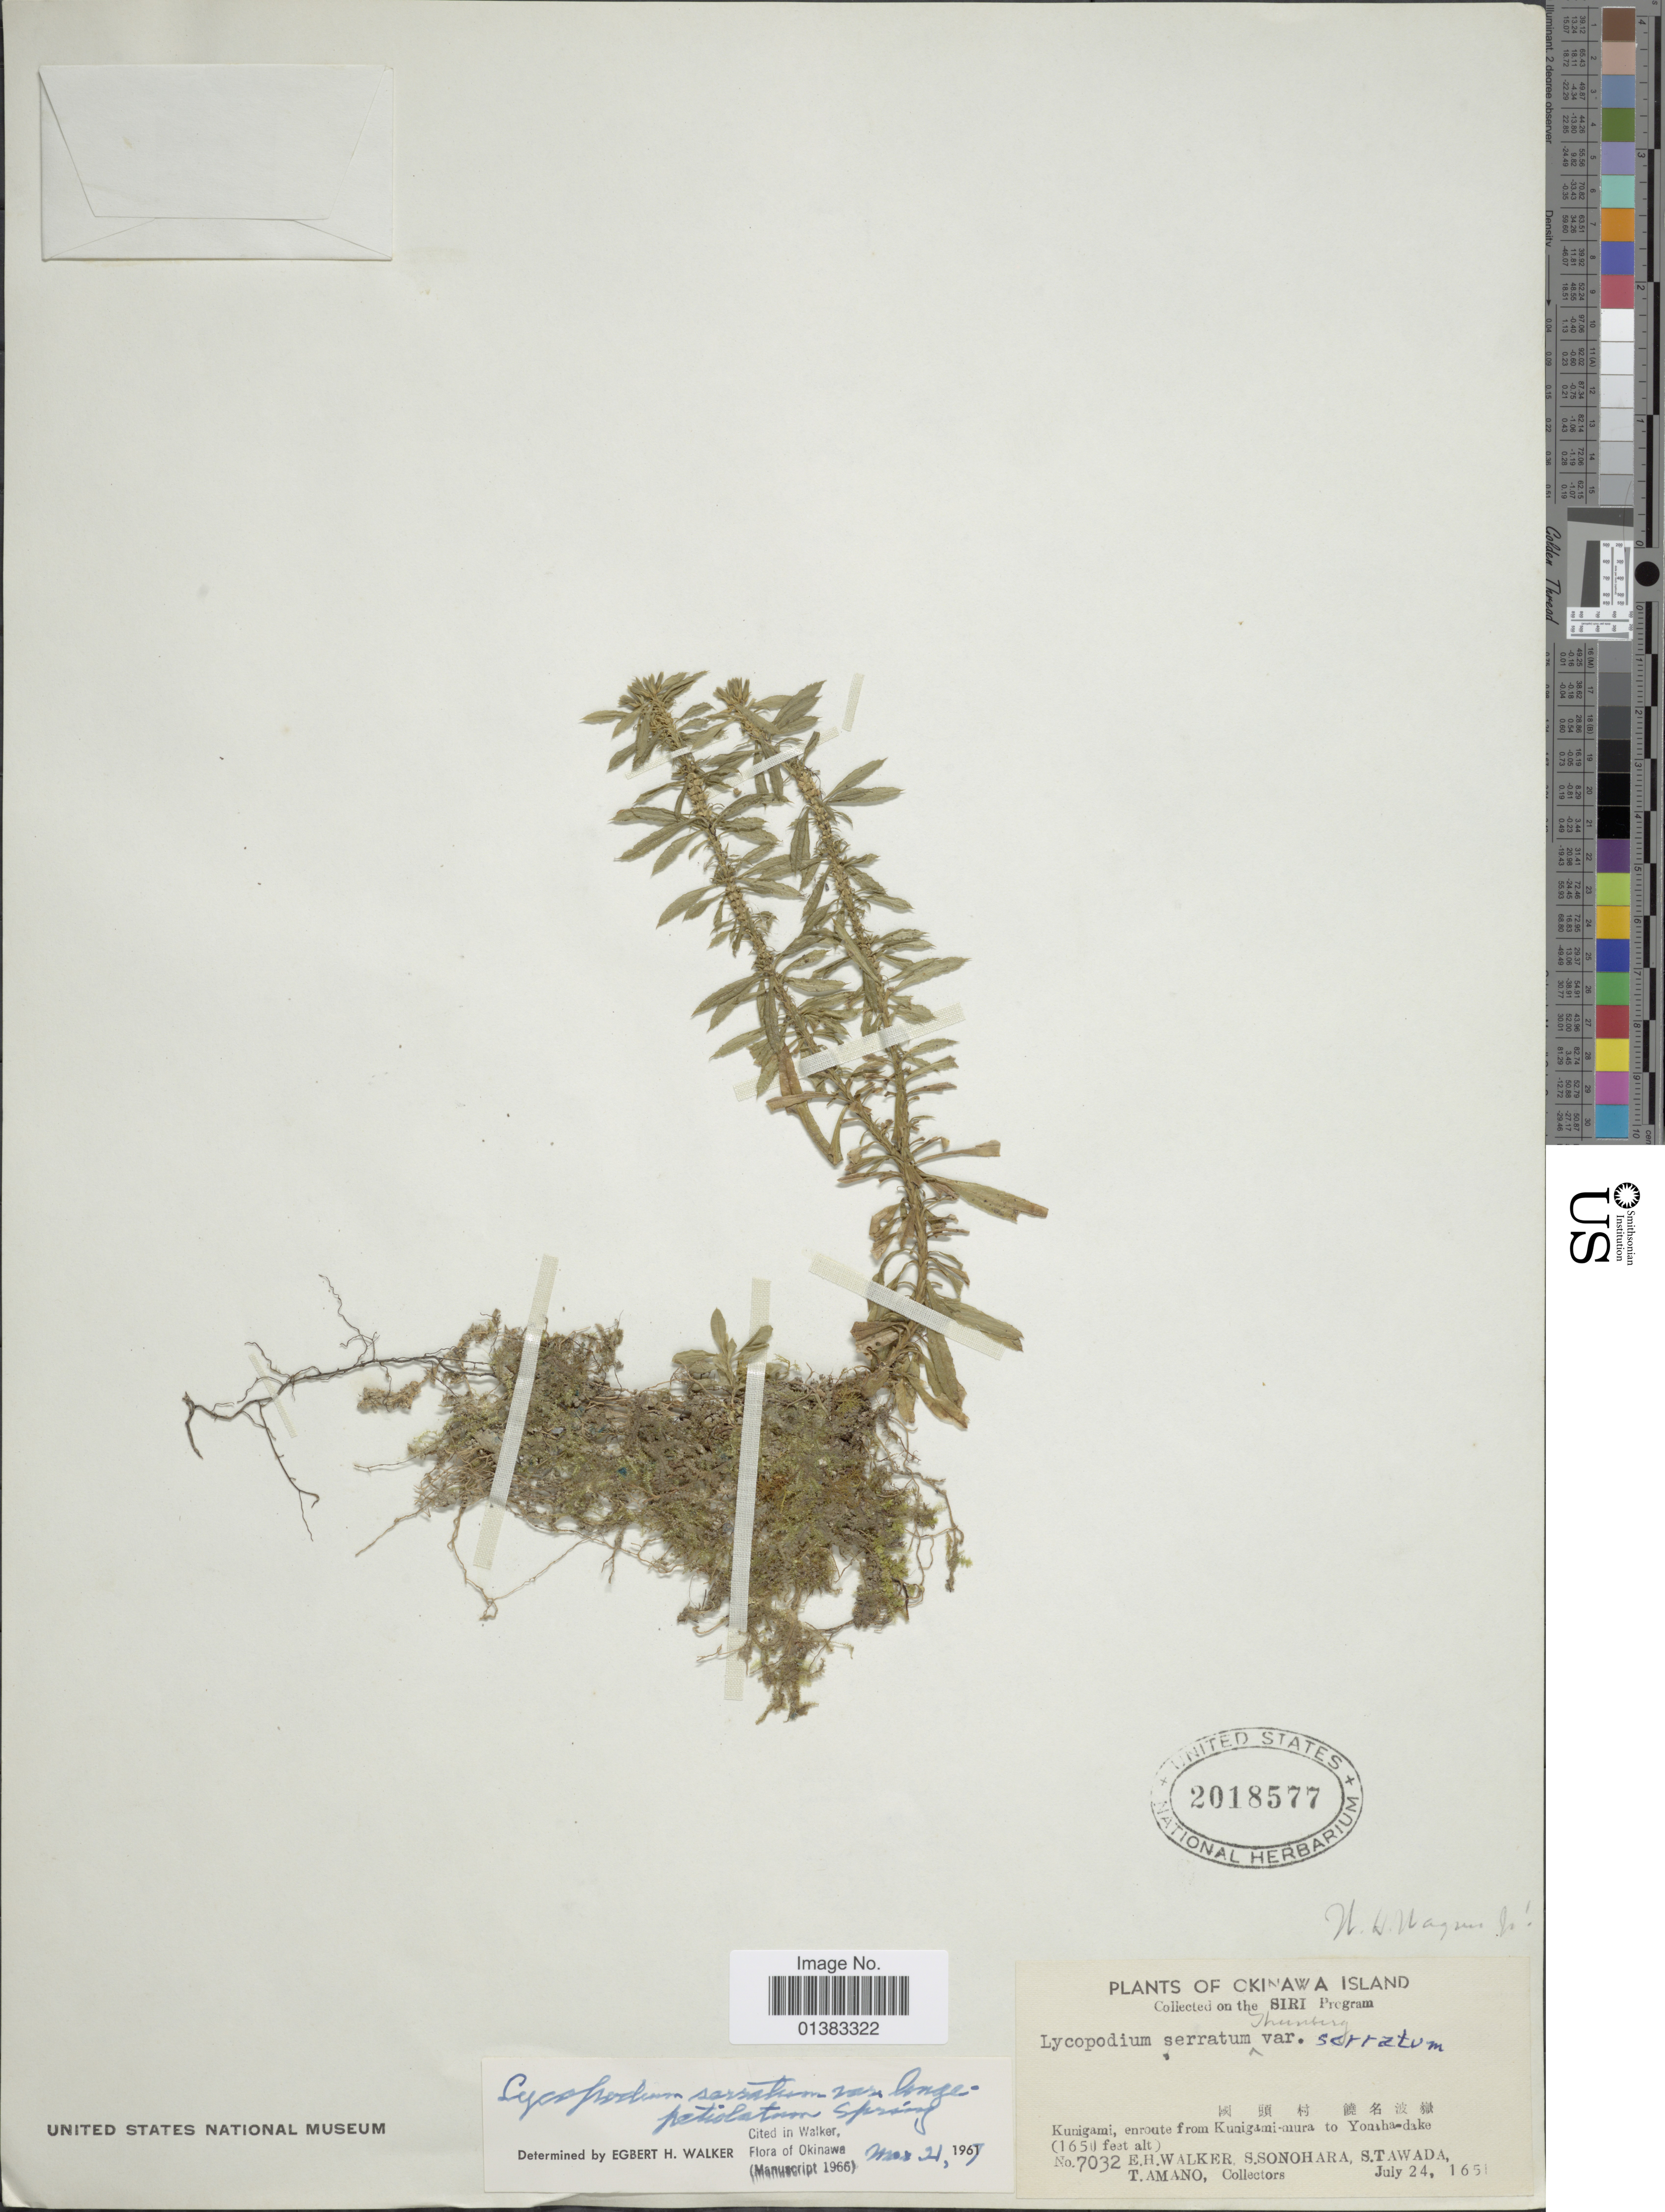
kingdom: Plantae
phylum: Tracheophyta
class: Lycopodiopsida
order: Lycopodiales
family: Lycopodiaceae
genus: Huperzia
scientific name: Huperzia serrata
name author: (Thunb.) Trevis.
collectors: E. H. Walker, S. Sonohara, S. Tawada & T. Amano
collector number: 7032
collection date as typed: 1651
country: Japan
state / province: Okinawa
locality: Kunigami, enroute from Kunigami-mura to Yonaha-dake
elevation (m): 503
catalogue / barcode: US 2018577